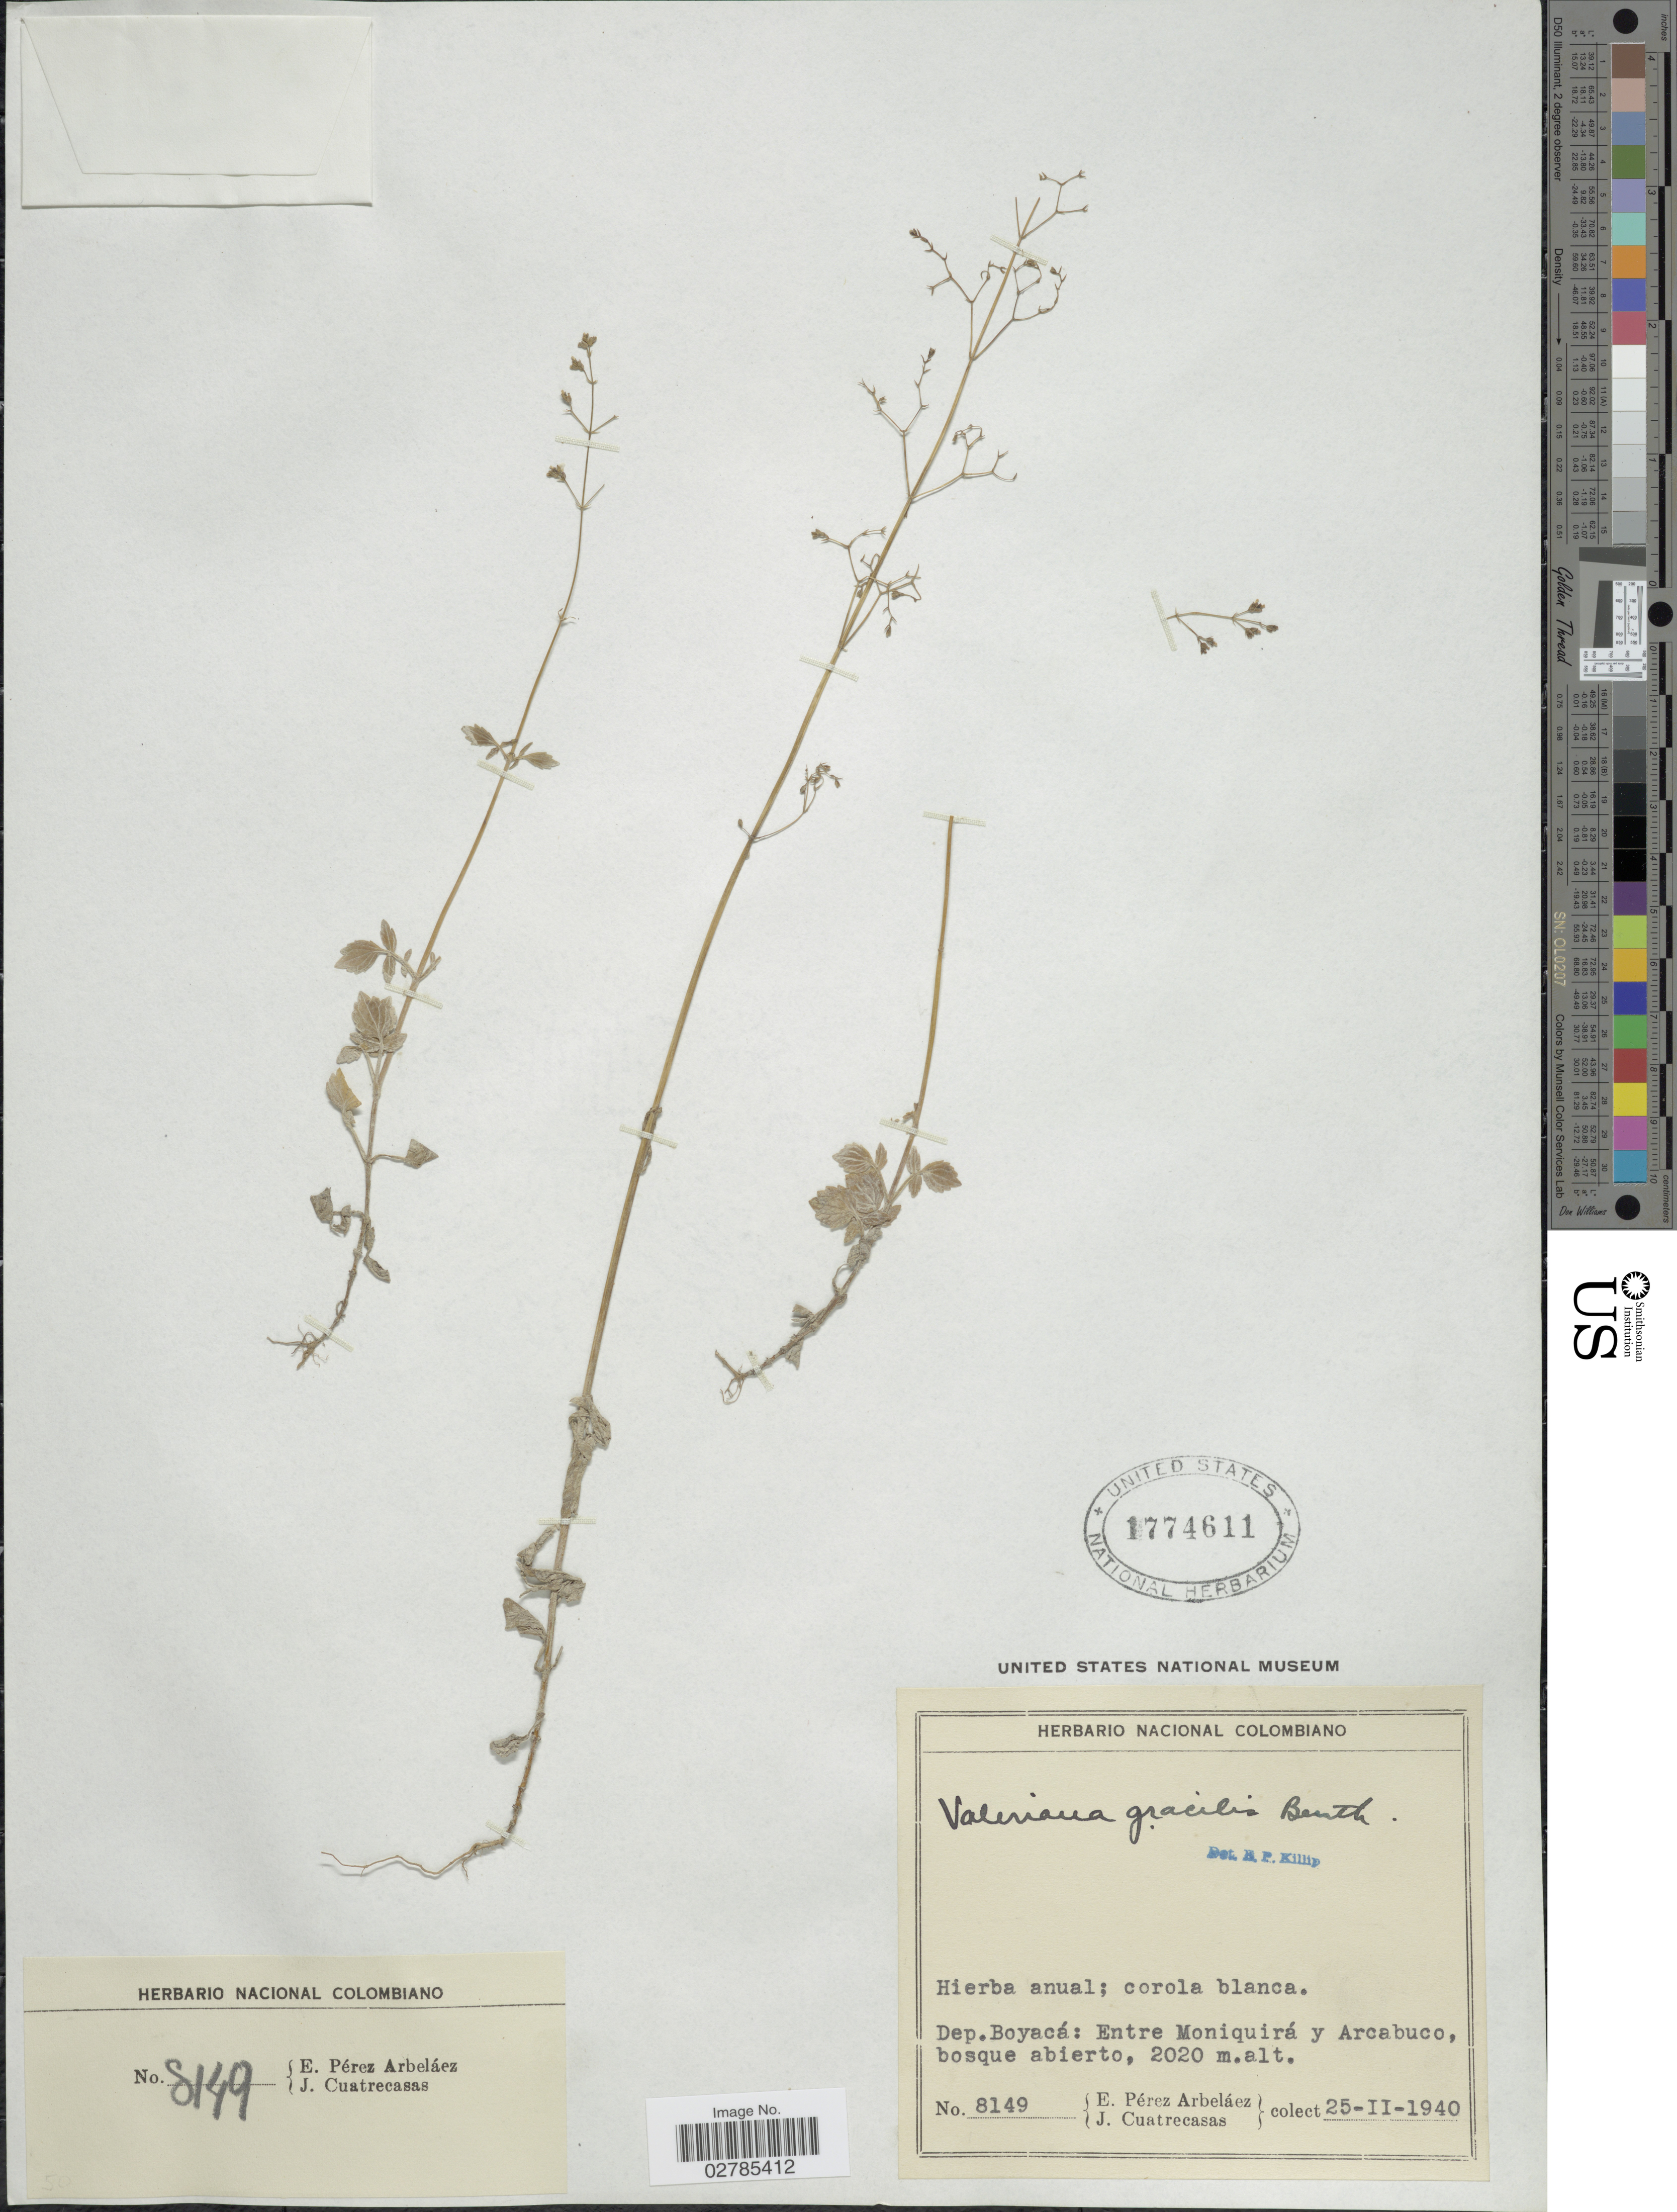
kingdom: Plantae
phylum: Tracheophyta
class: Magnoliopsida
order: Dipsacales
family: Caprifoliaceae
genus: Valeriana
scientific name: Valeriana sorbifolia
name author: Kunth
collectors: E. Pérez Arbeláez & J. Cuatrecasas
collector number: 8149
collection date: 1940-02-25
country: Colombia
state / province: Boyacá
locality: Dep. Boyacá: Entre Moniquirá y Arcabuco.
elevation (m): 2020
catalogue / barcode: US 1774611